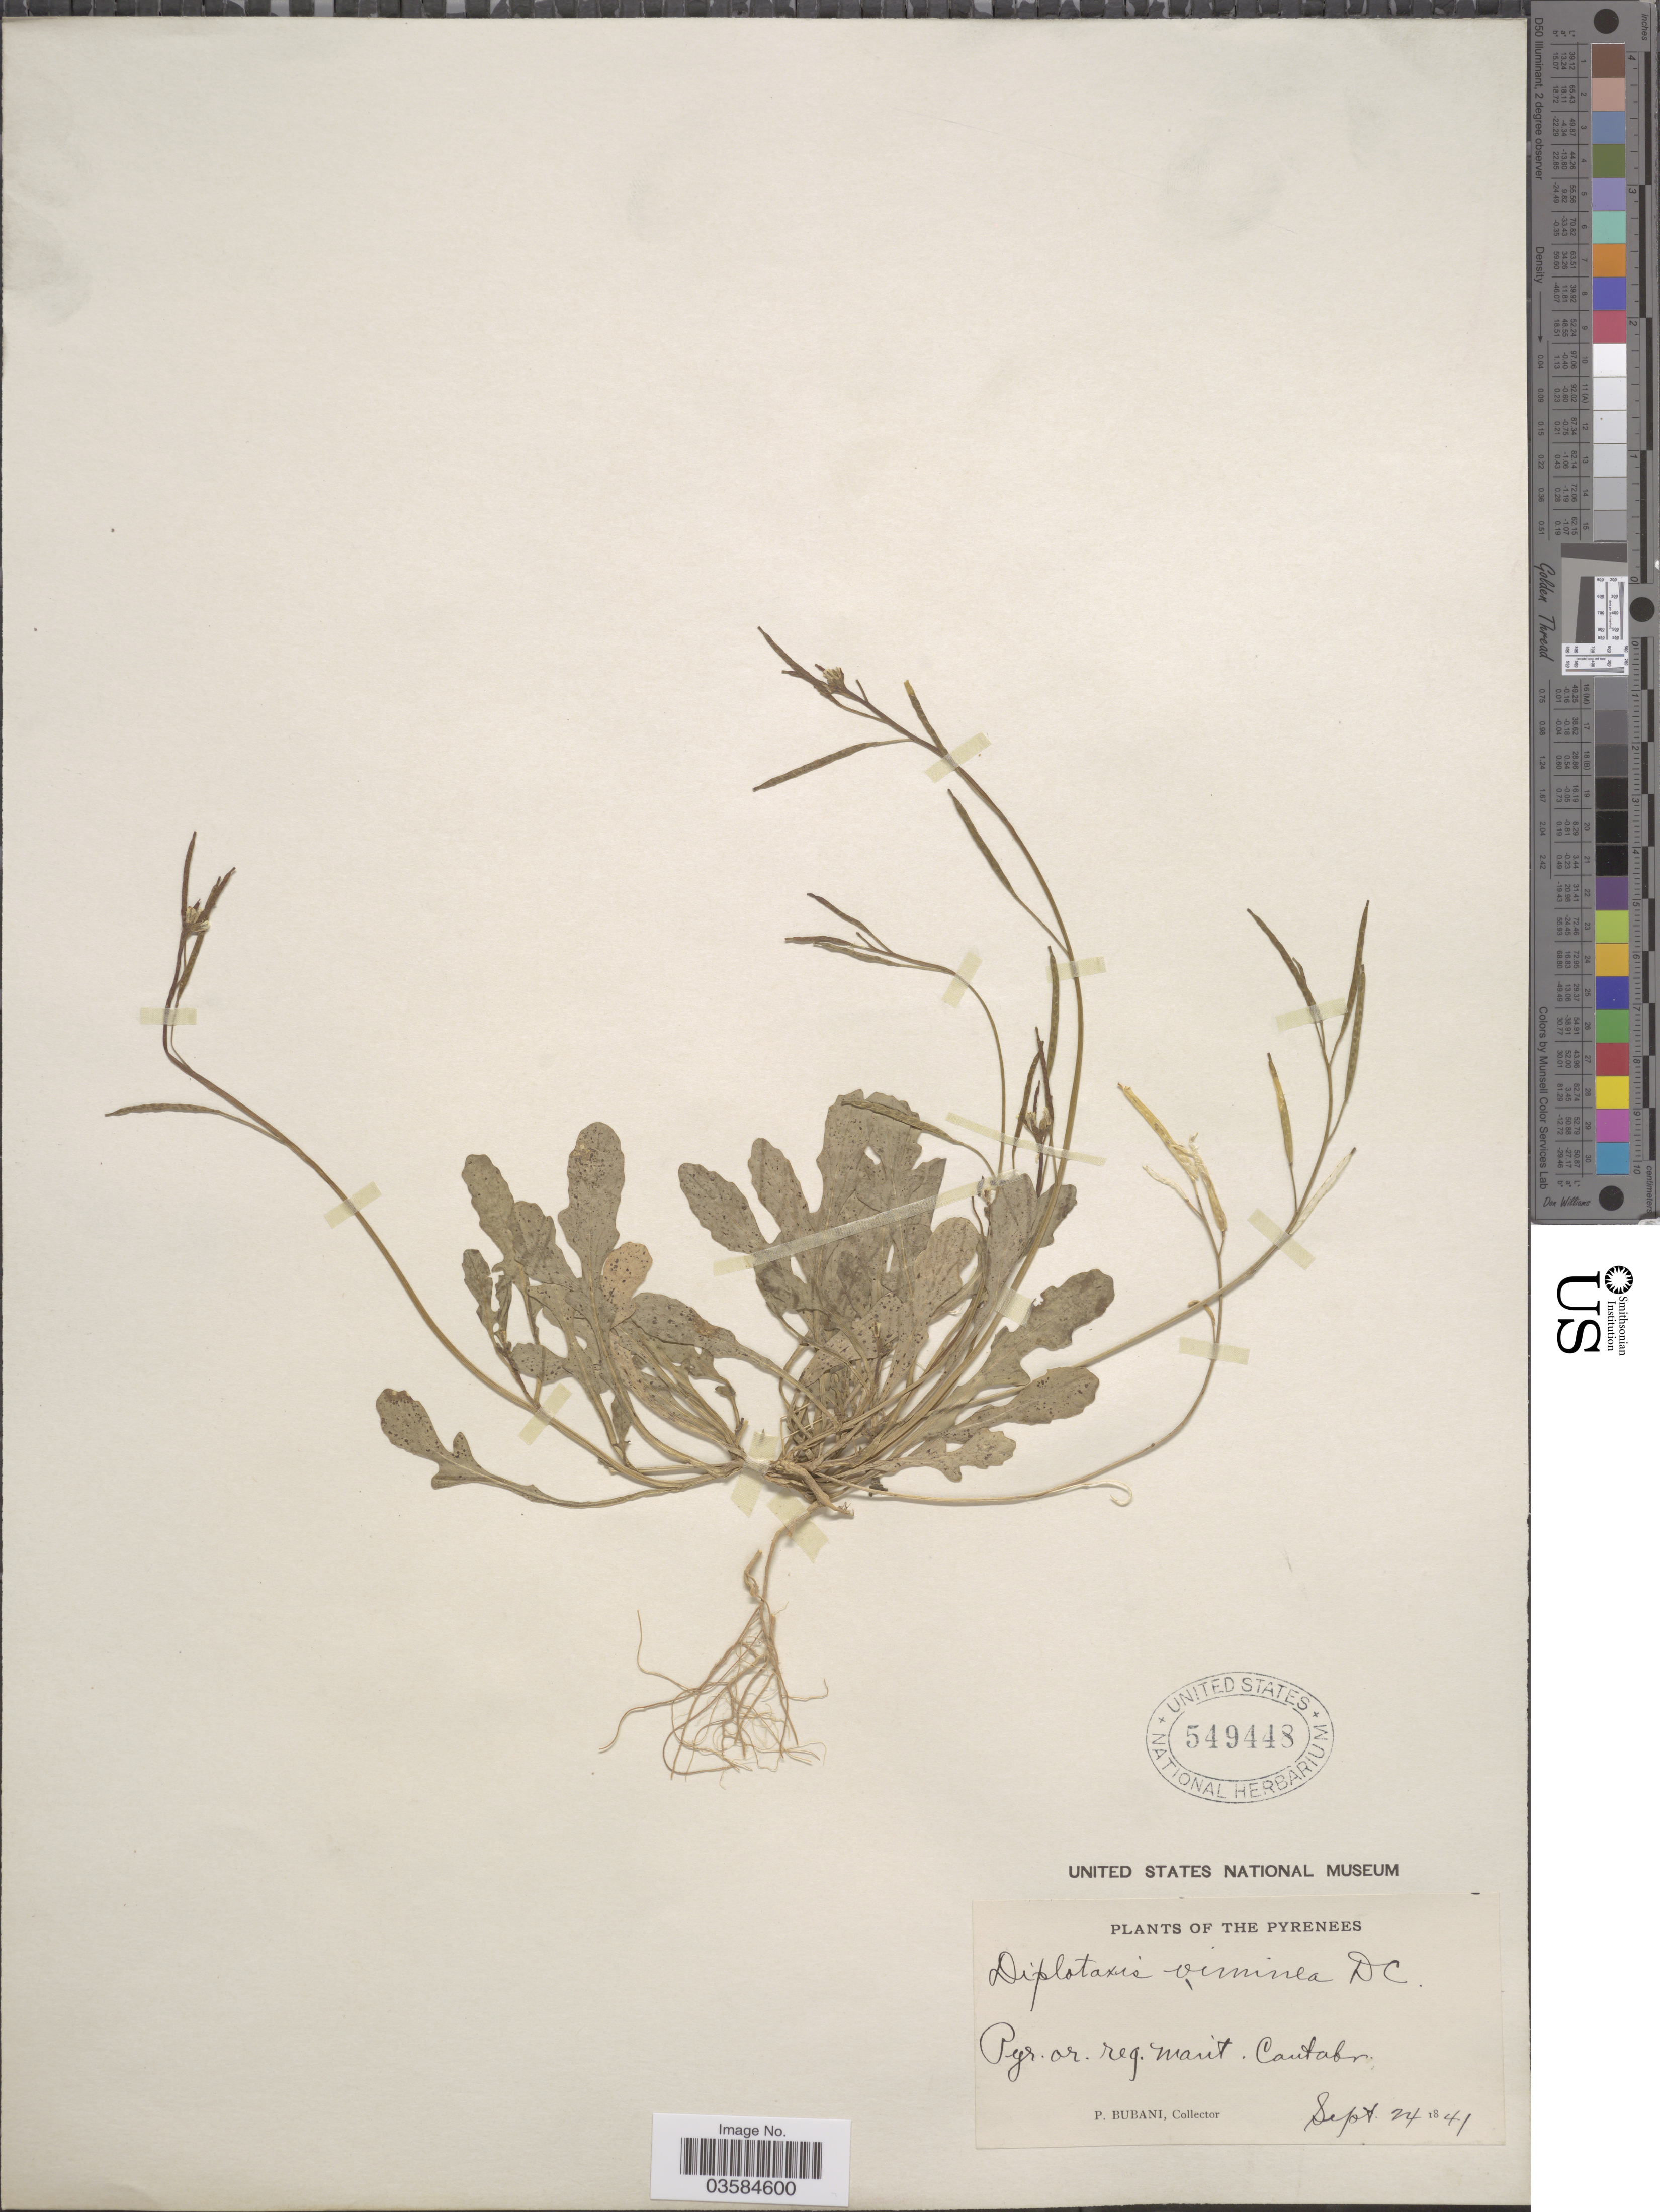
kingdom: Plantae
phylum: Tracheophyta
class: Magnoliopsida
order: Brassicales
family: Brassicaceae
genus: Diplotaxis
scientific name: Diplotaxis viminea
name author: (L.) DC.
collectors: P. Bubani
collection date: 1841-09-24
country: Spain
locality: The Pyrenees. Pur. or. reg. marit. Cantabr.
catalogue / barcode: US 549448